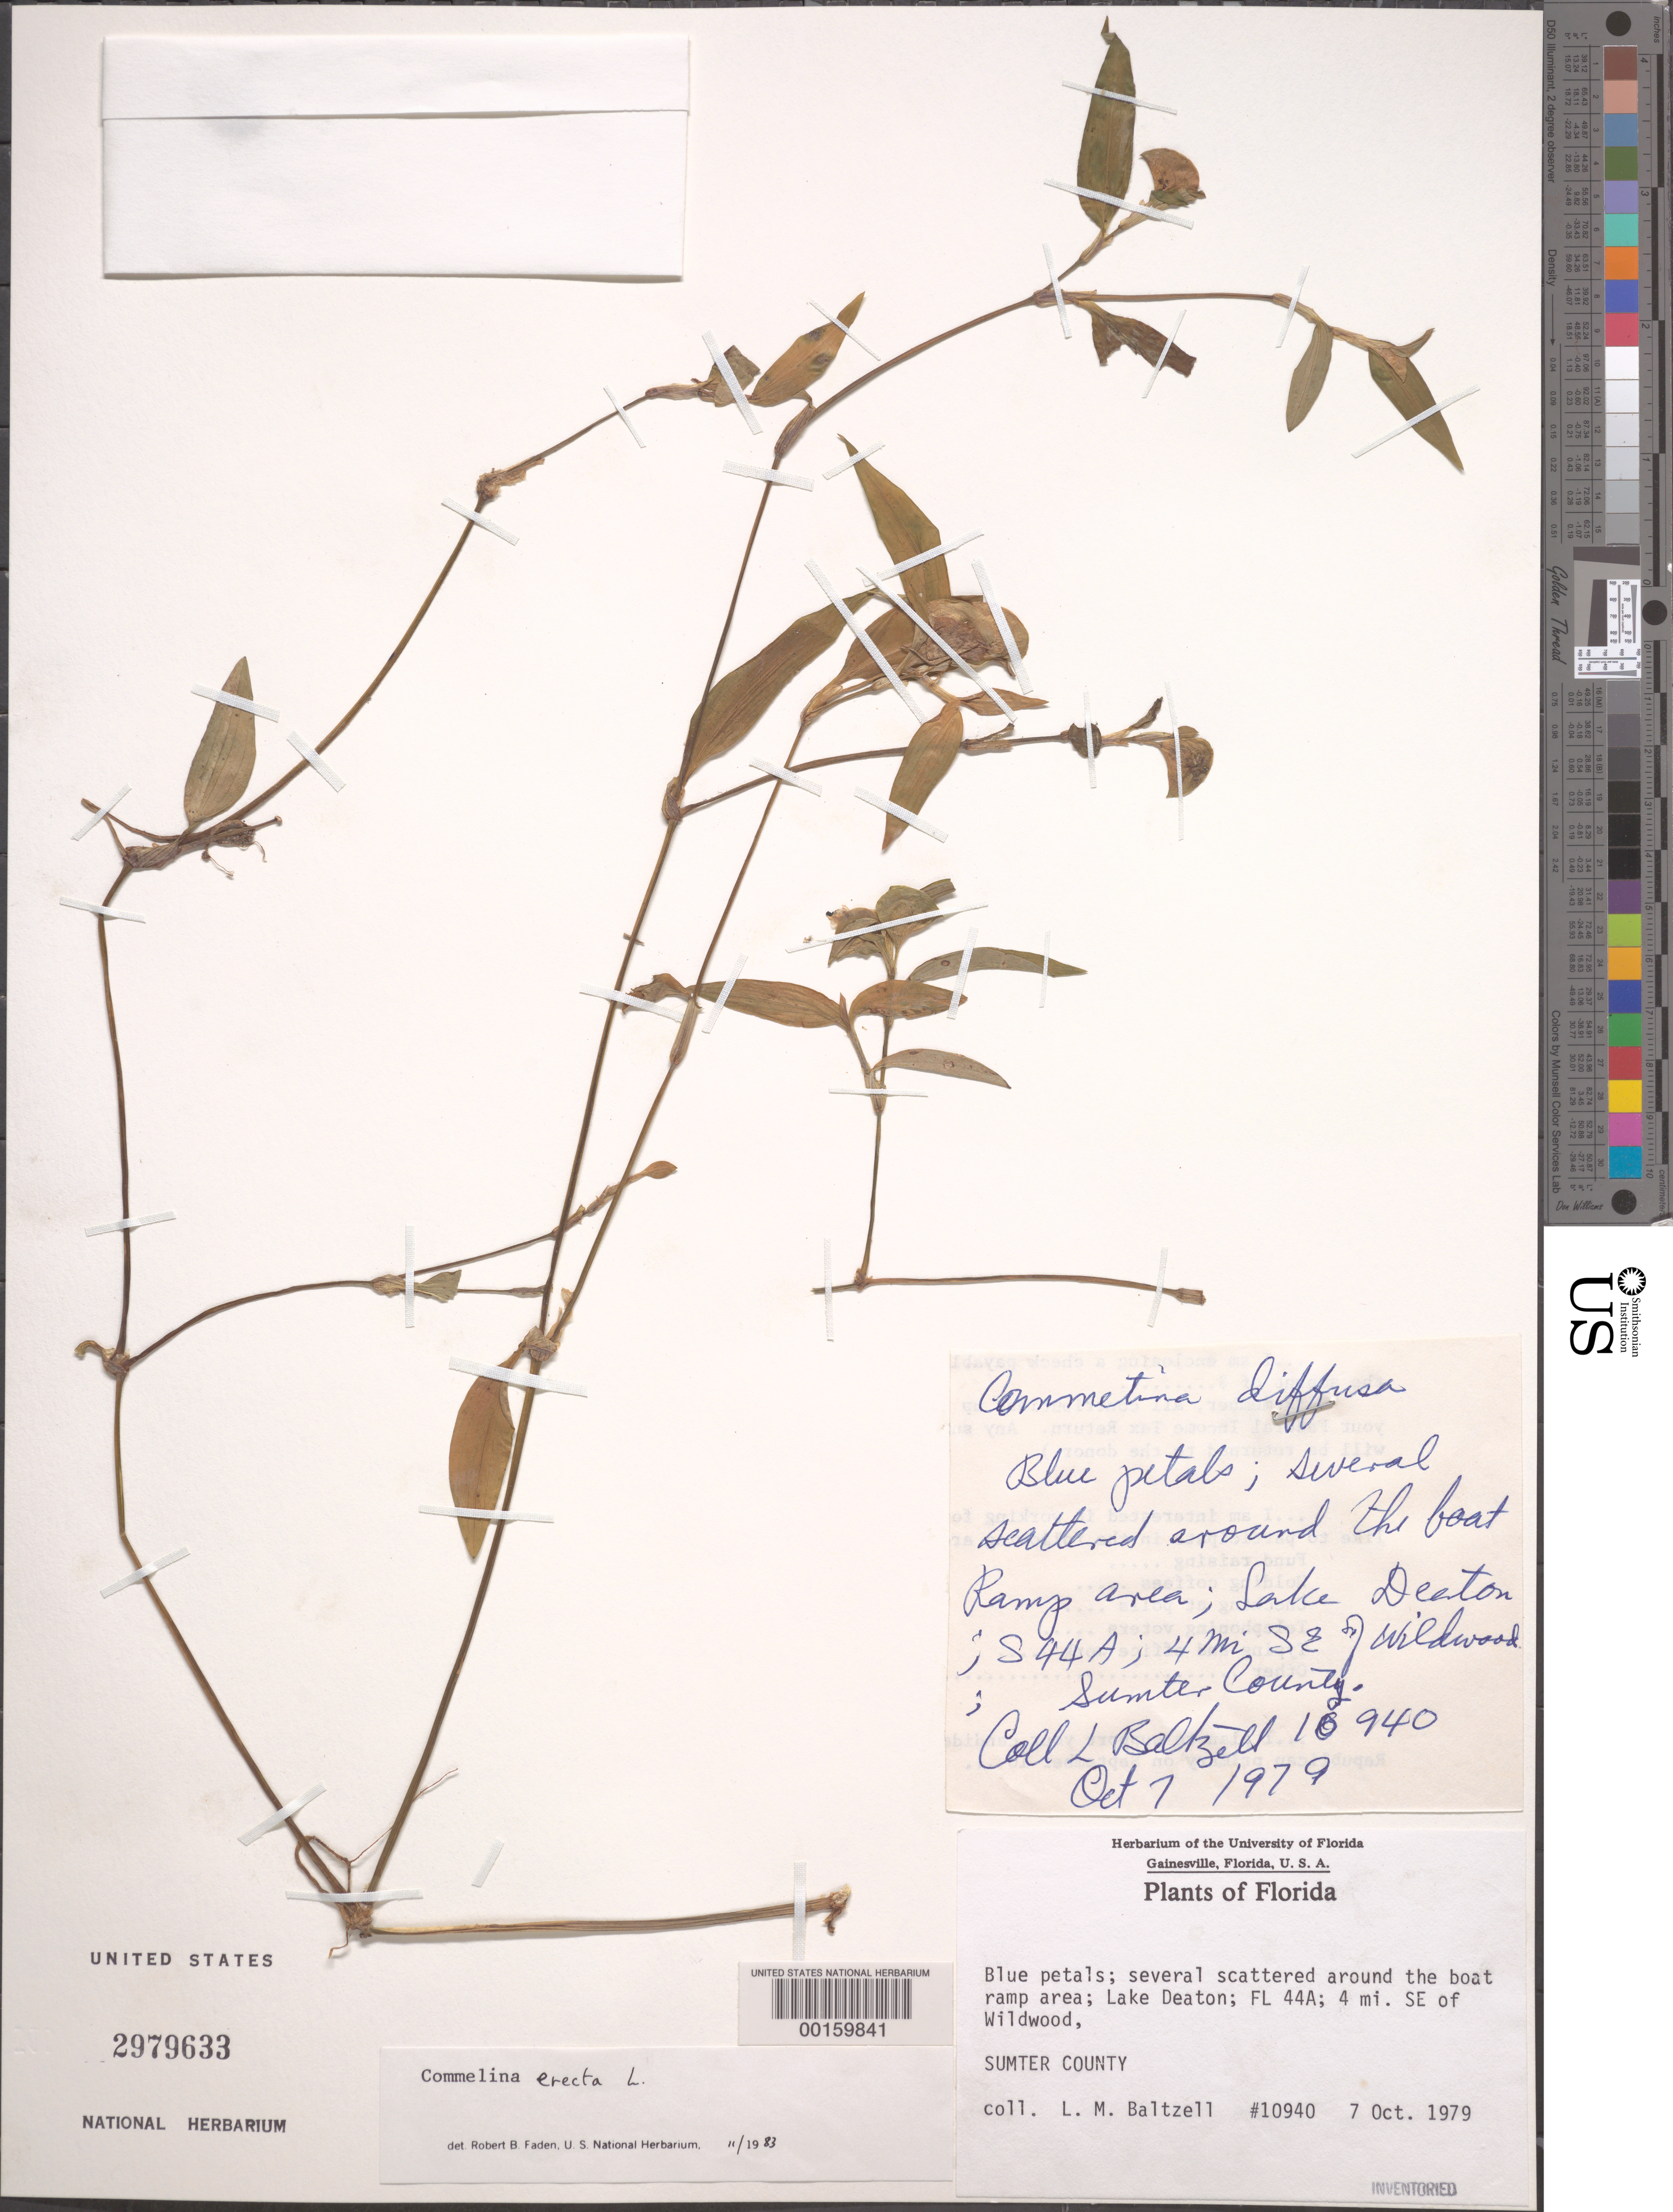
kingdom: Plantae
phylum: Tracheophyta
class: Liliopsida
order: Commelinales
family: Commelinaceae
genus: Commelina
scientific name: Commelina erecta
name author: L.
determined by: Faden, Robert B., (US), Smithsonian Institution - National Museum of Natural History (UNITED STATES)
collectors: L. Baltzell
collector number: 10940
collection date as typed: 07 Oct 1979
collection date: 1979-10-07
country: United States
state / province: Florida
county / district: Sumter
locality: Lake deaton, 4 mi. se of wildwood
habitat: Scattered around boat ramp area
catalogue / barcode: US 2979633